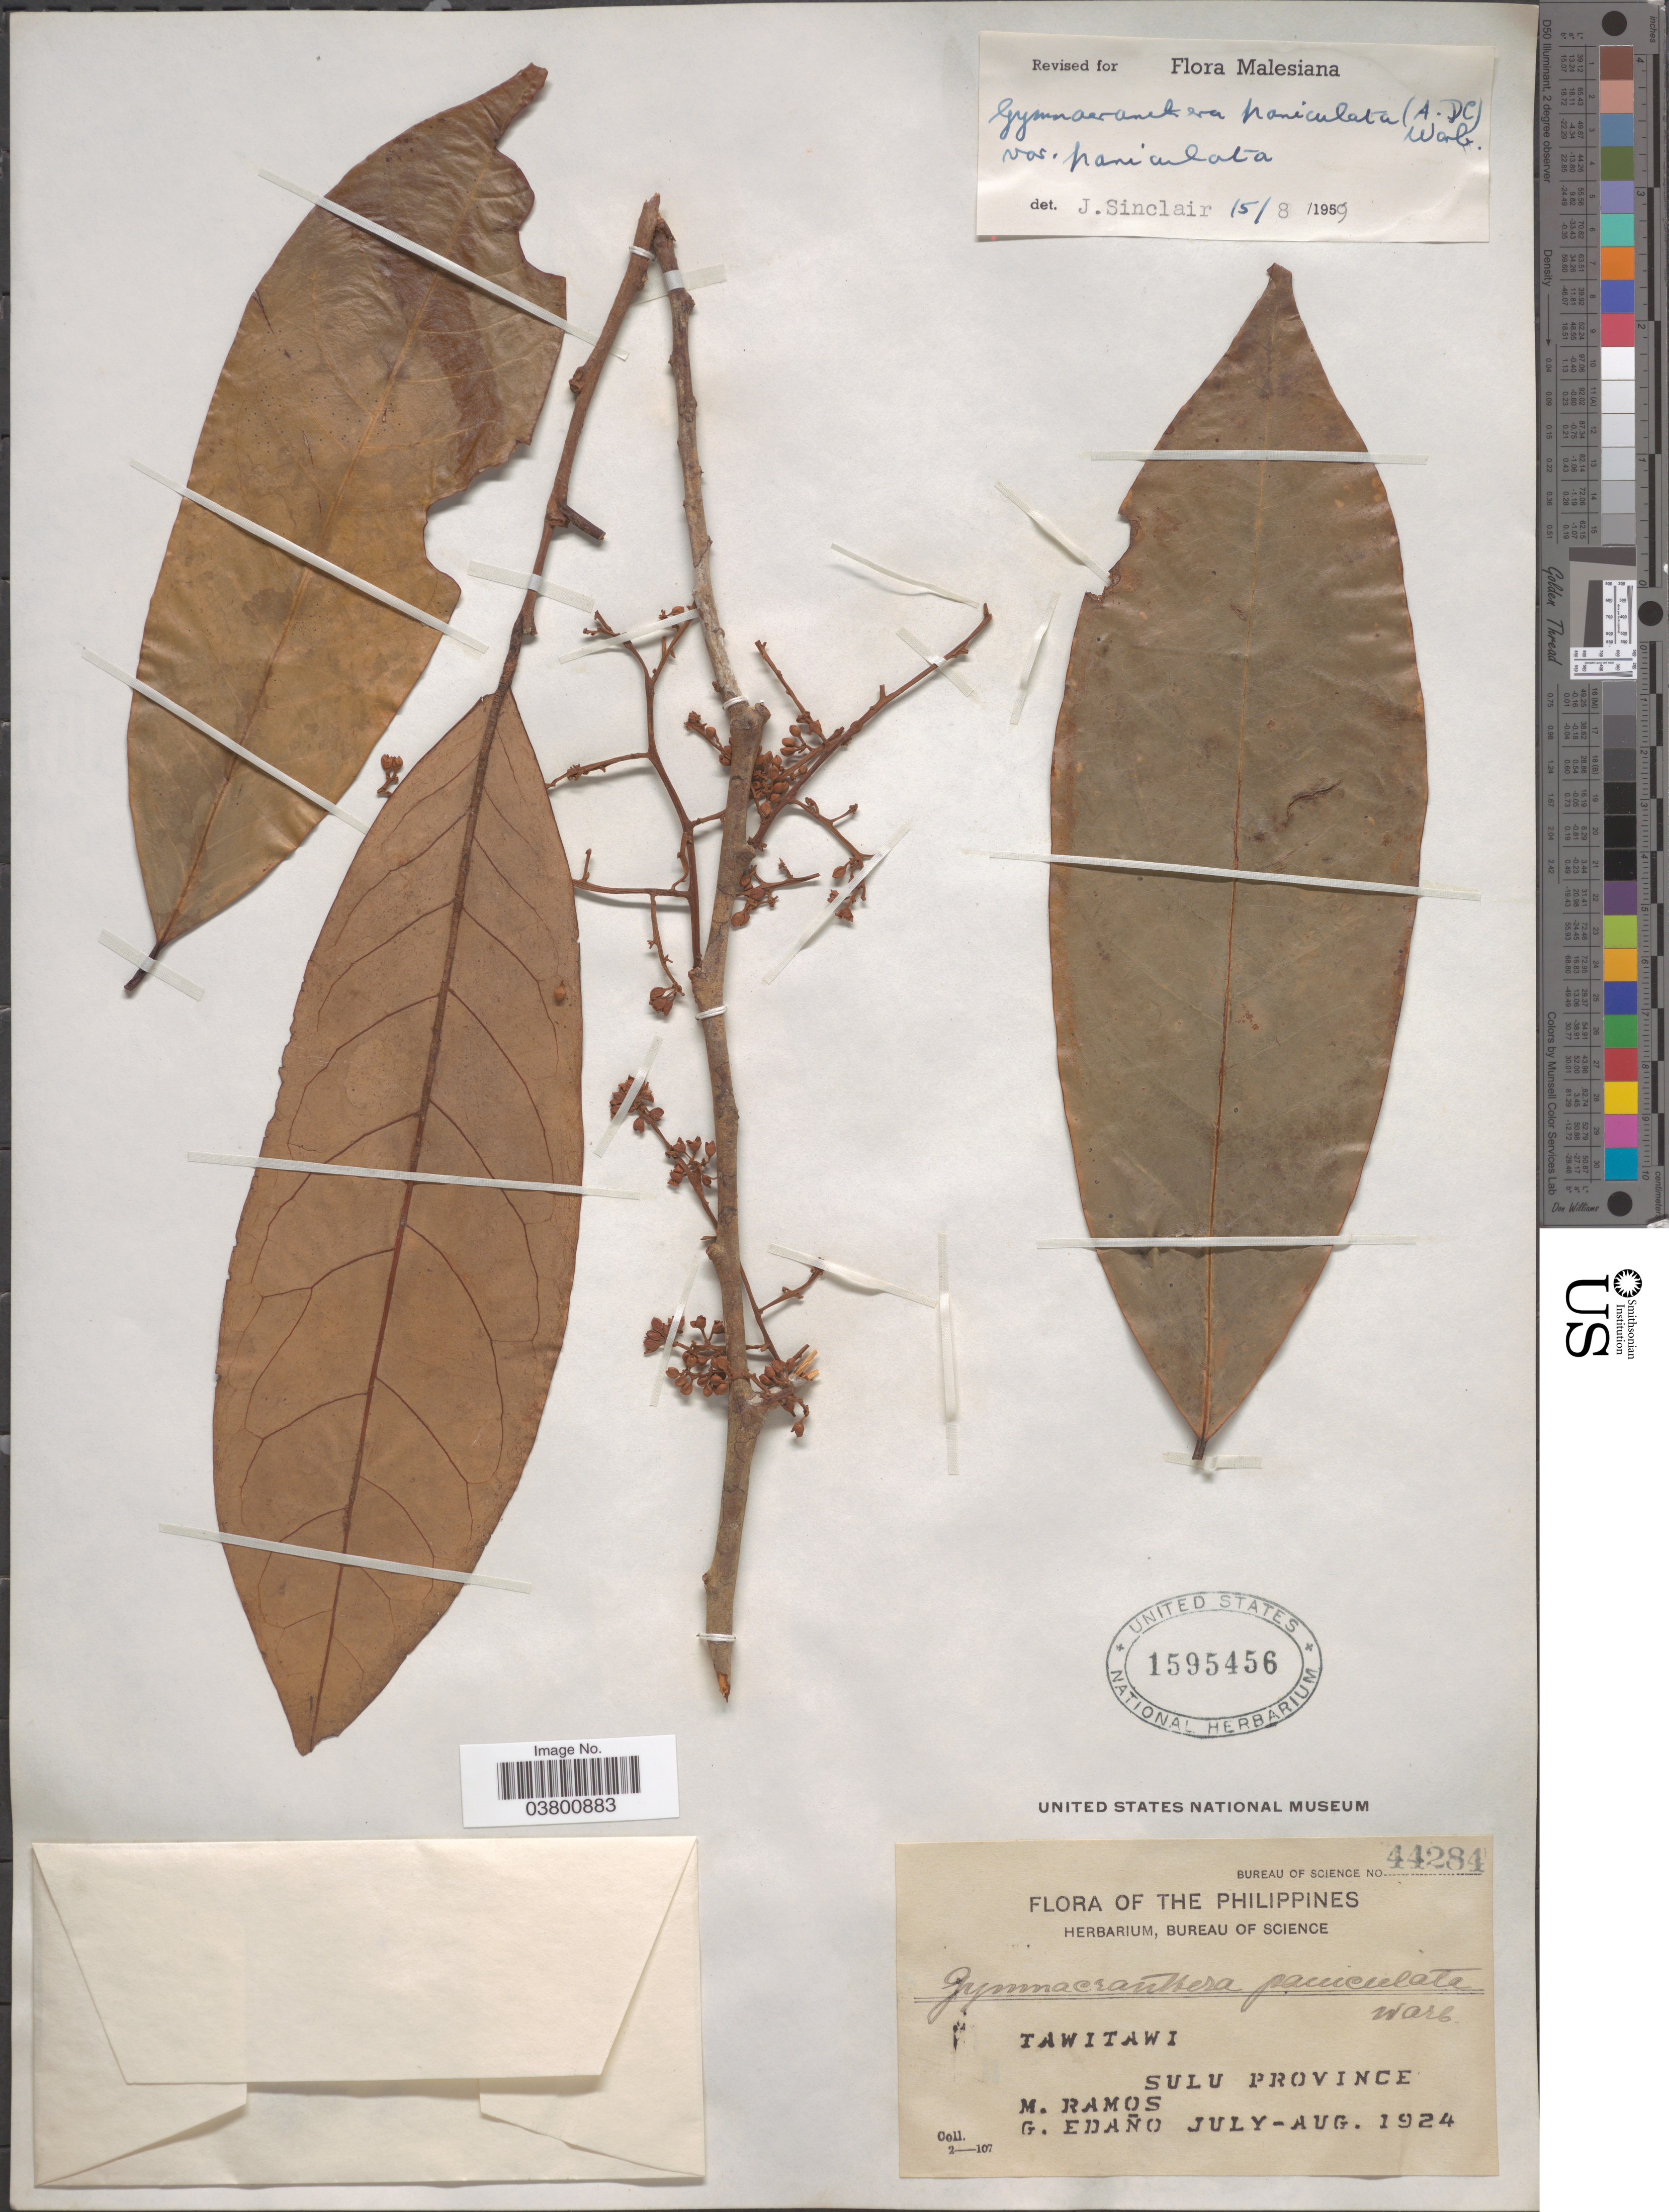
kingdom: Plantae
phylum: Tracheophyta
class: Magnoliopsida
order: Magnoliales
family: Myristicaceae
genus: Gymnacranthera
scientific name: Gymnacranthera paniculata var. paniculata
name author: (A. DC.) Warb.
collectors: M. Ramos & G. Edaño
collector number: Bureau of Science 44284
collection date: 1924-07/1924-08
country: Philippines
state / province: Muslim Mindanao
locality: Tawitawi, Sulu Province.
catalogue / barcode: US 1595456